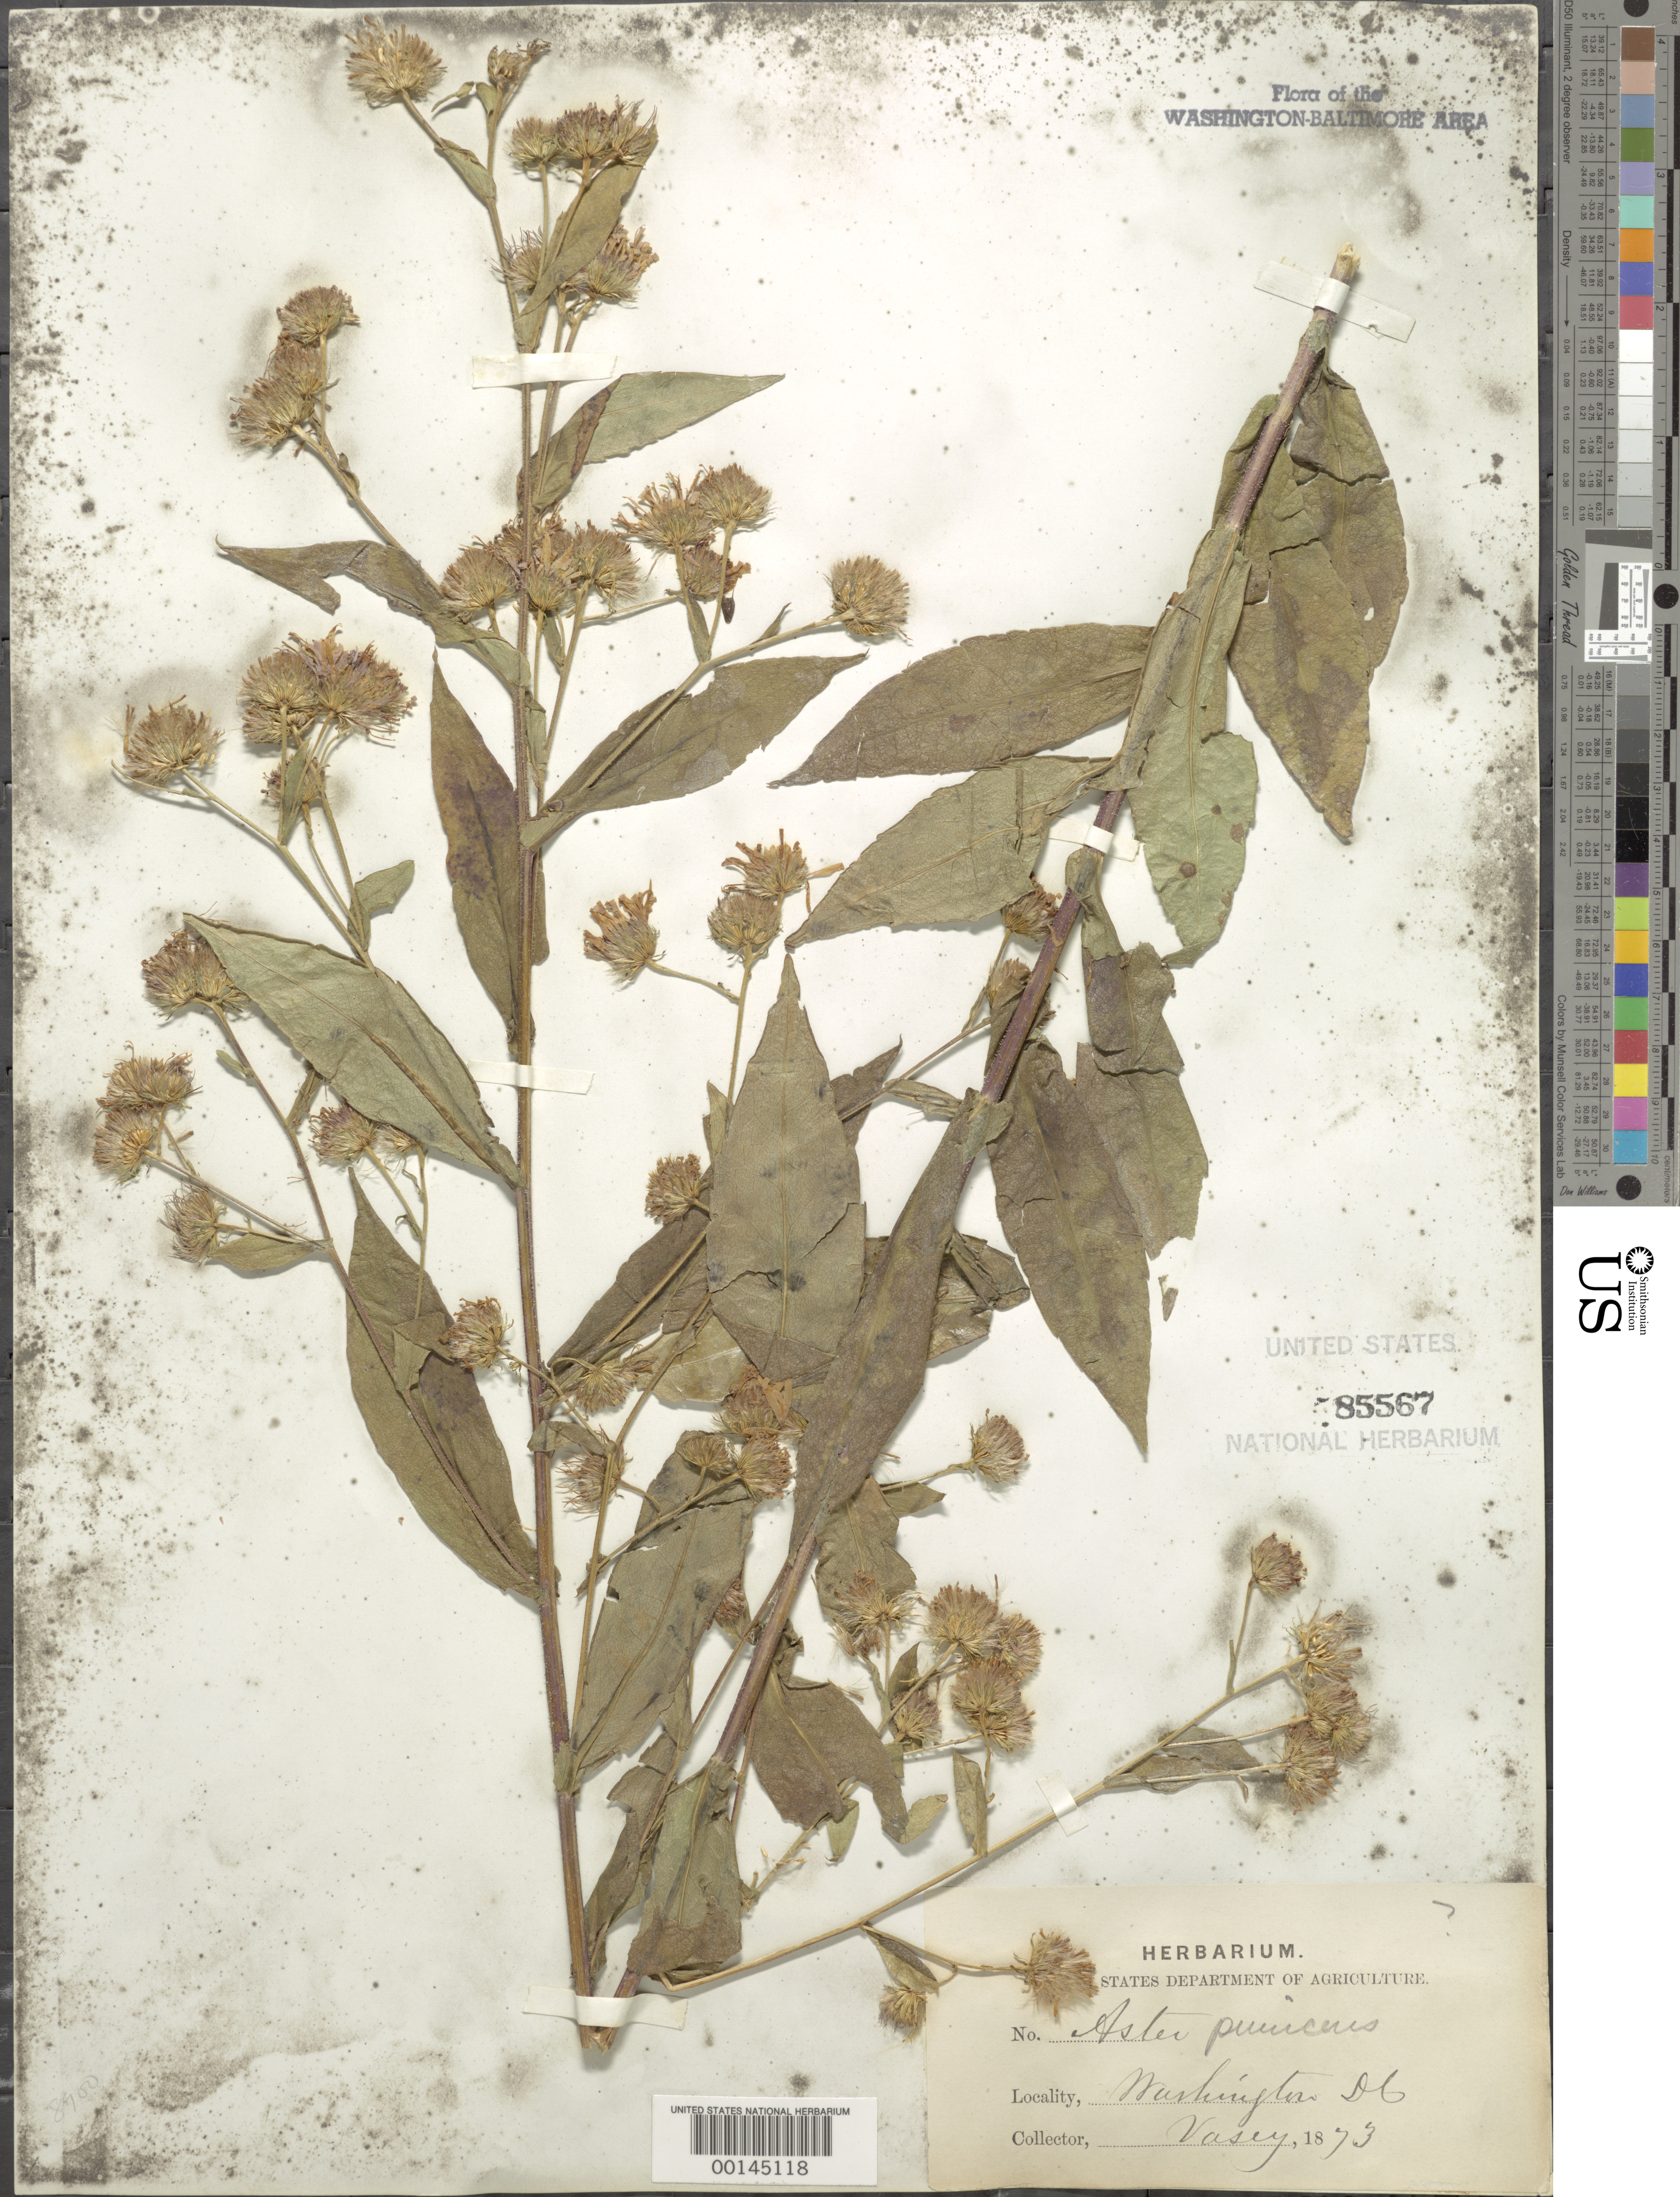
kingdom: Plantae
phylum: Tracheophyta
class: Magnoliopsida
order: Asterales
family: Asteraceae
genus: Symphyotrichum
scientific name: Symphyotrichum puniceum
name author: (L.) Á. Löve & D. Löve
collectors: G. Vasey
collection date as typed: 1873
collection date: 1873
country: United States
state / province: District of Columbia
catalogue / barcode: US 85567